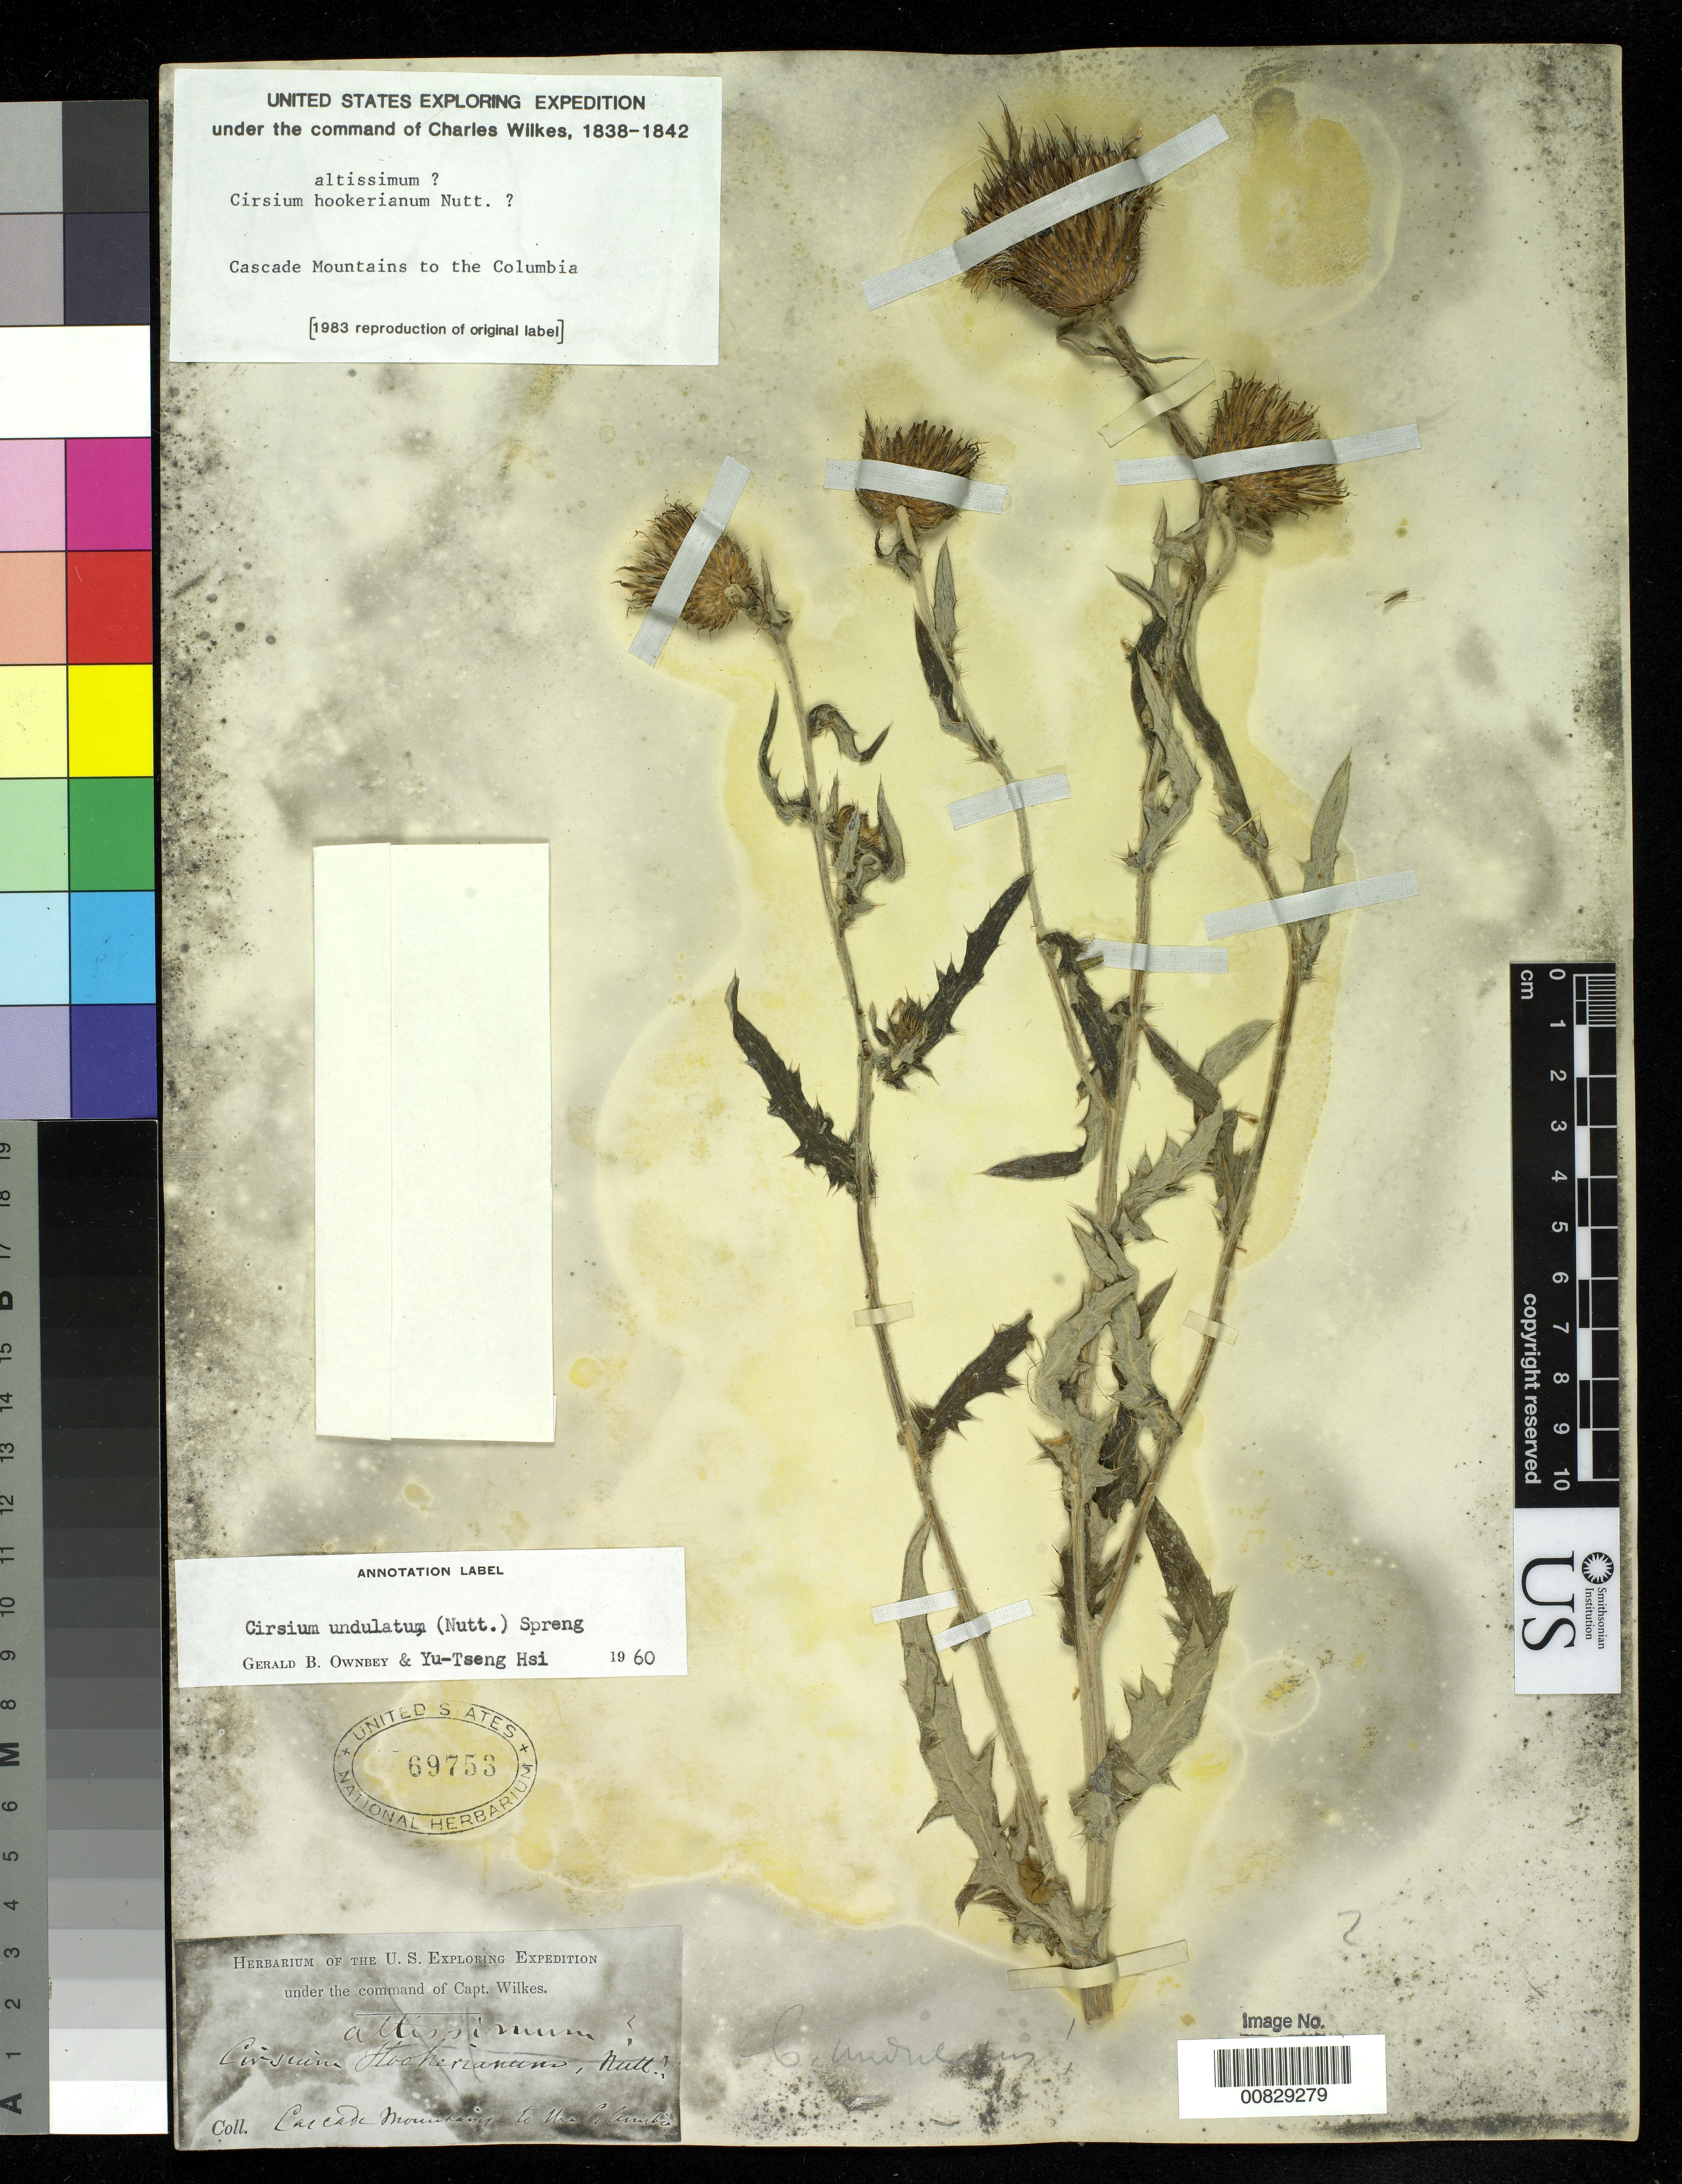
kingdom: Plantae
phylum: Tracheophyta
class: Magnoliopsida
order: Asterales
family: Asteraceae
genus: Cirsium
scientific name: Cirsium undulatum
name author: (Nutt.) Spreng.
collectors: Wilkes Explor. Exped.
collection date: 1838/1842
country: United States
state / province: Washington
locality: Cascade Mountains to the Columbia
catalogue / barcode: US 69753